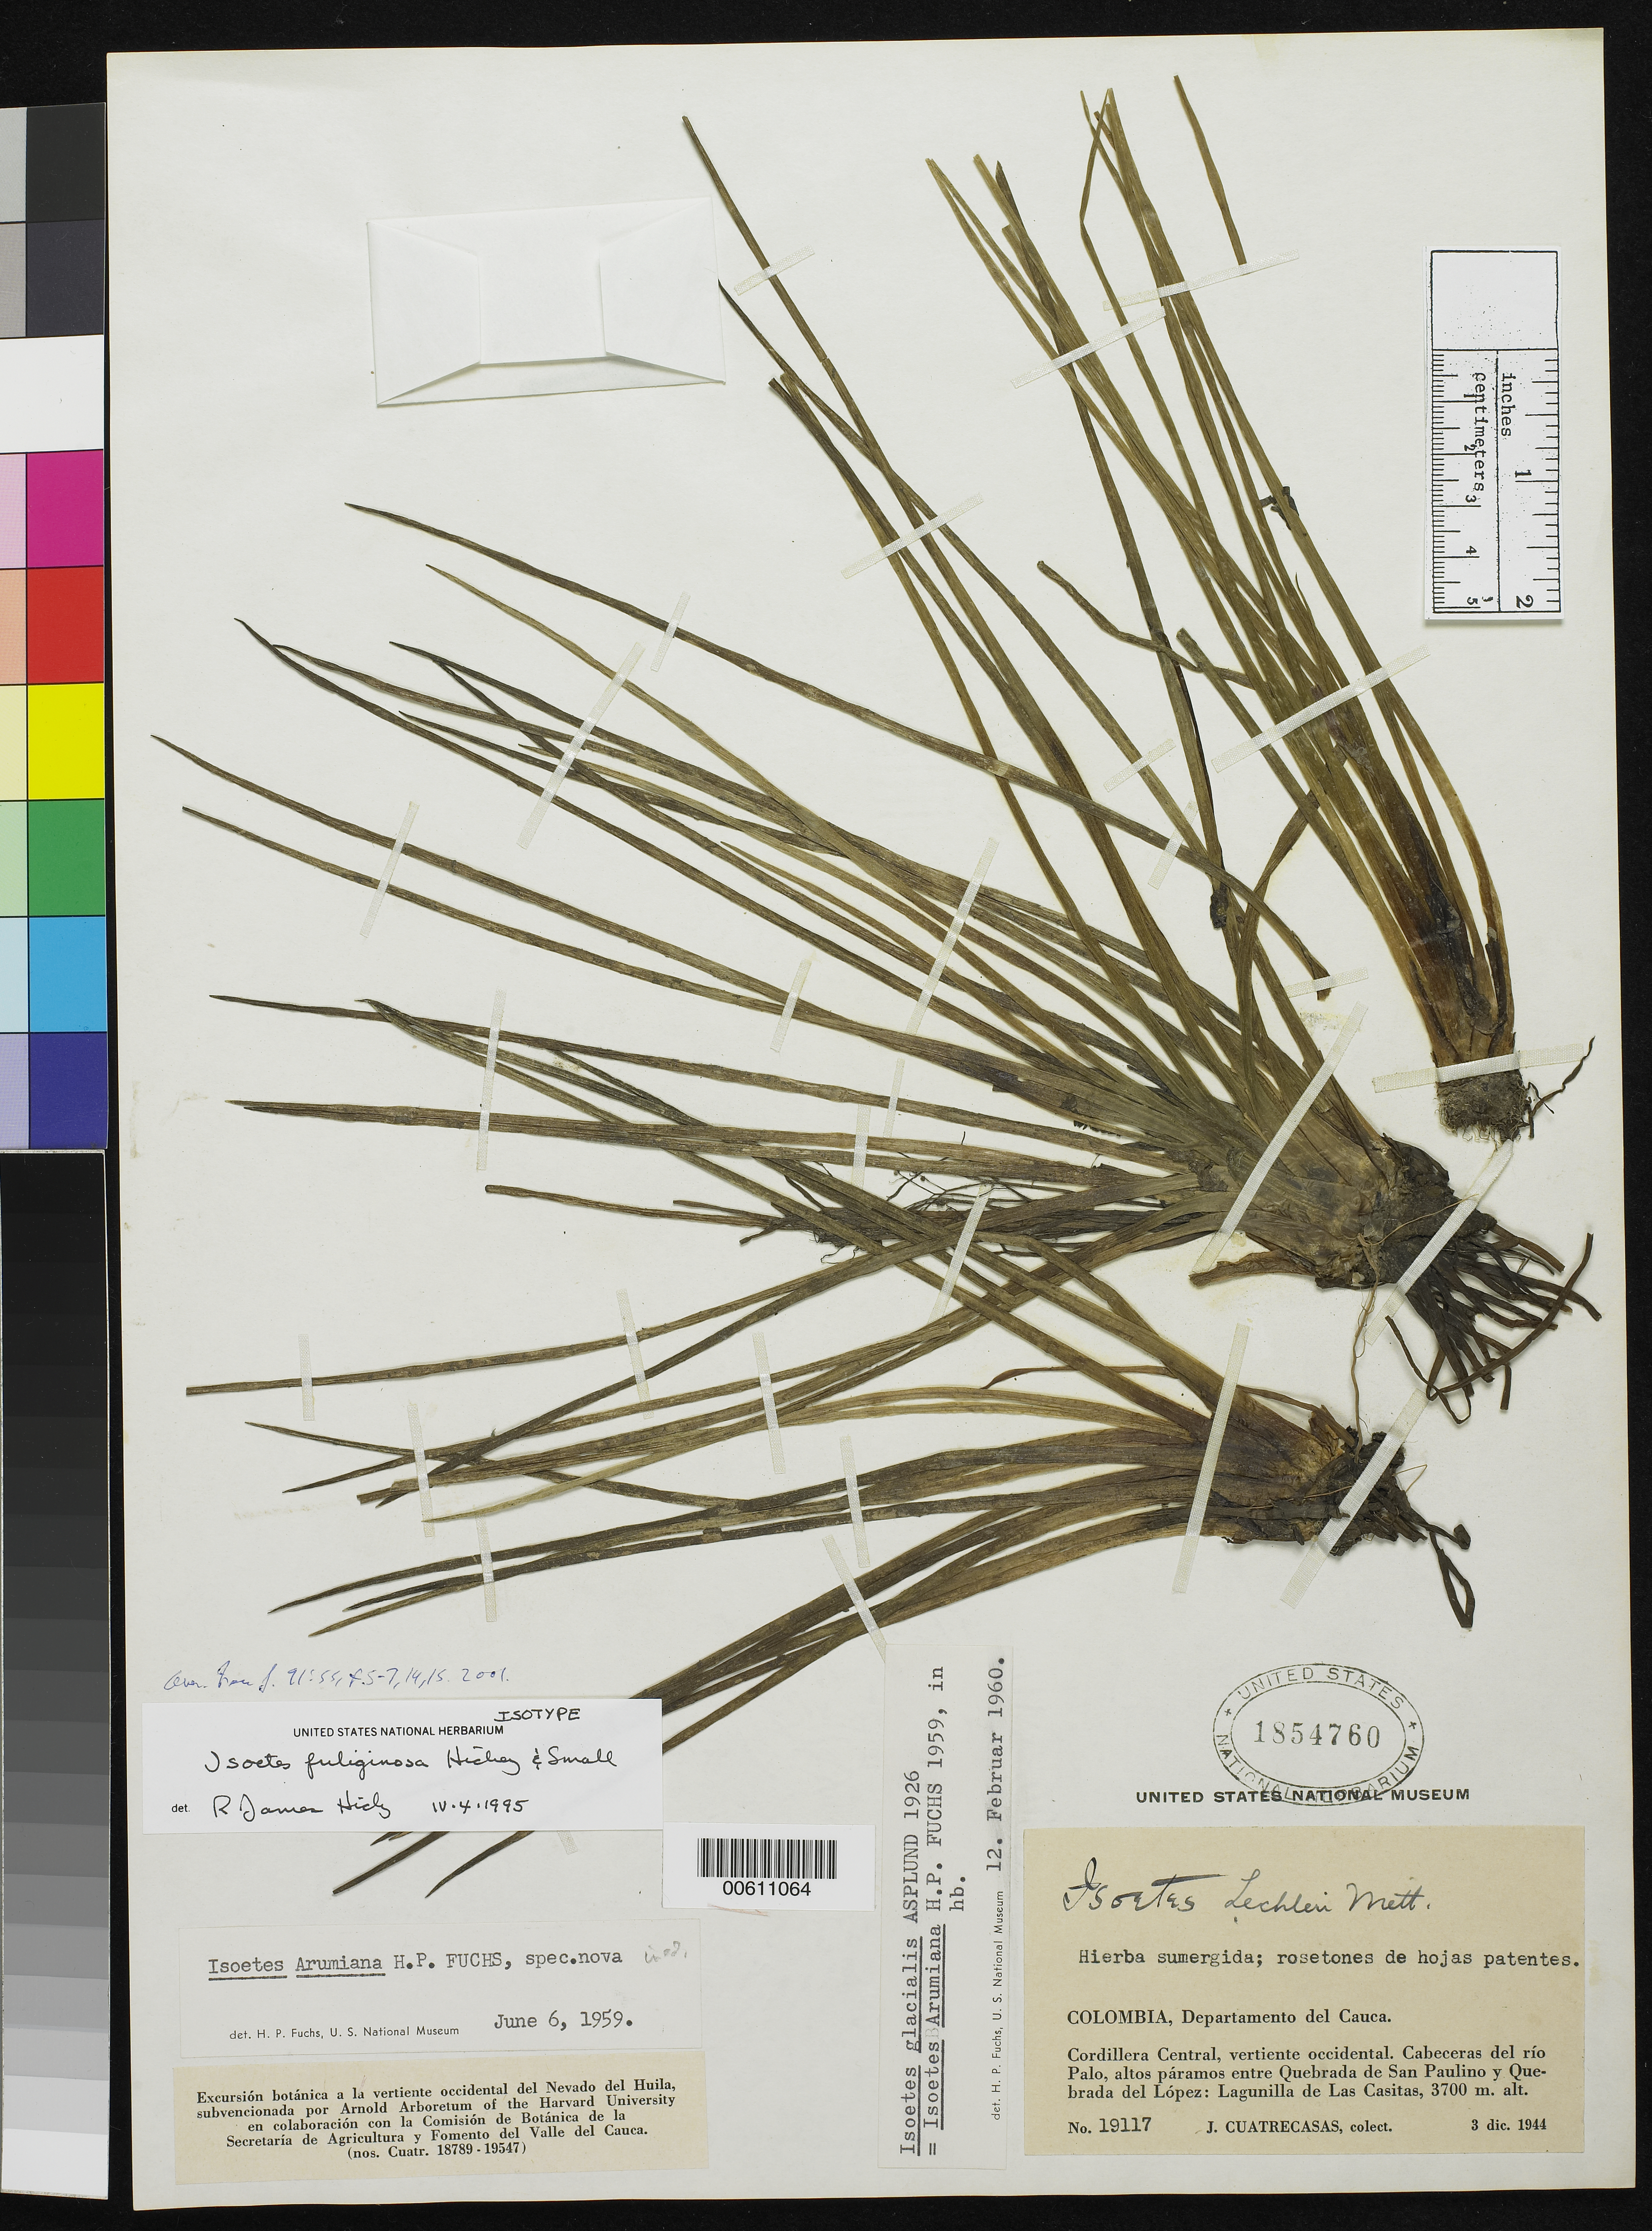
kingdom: Plantae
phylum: Tracheophyta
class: Lycopodiopsida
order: Isoetales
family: Isoetaceae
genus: Isoetes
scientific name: Isoetes fuliginosa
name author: R.L. Small & Hickey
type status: Isotype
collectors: J. Cuatrecasas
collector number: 19117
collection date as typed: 03 Dec 1944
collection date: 1944-12-03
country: Colombia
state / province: Cauca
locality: Western slopes of the Cordillera Central: headwaters of the Rio Palo, high Paramo betw. S. Paulino and Quebr. Lopez.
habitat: In pond.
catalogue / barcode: US 1854760